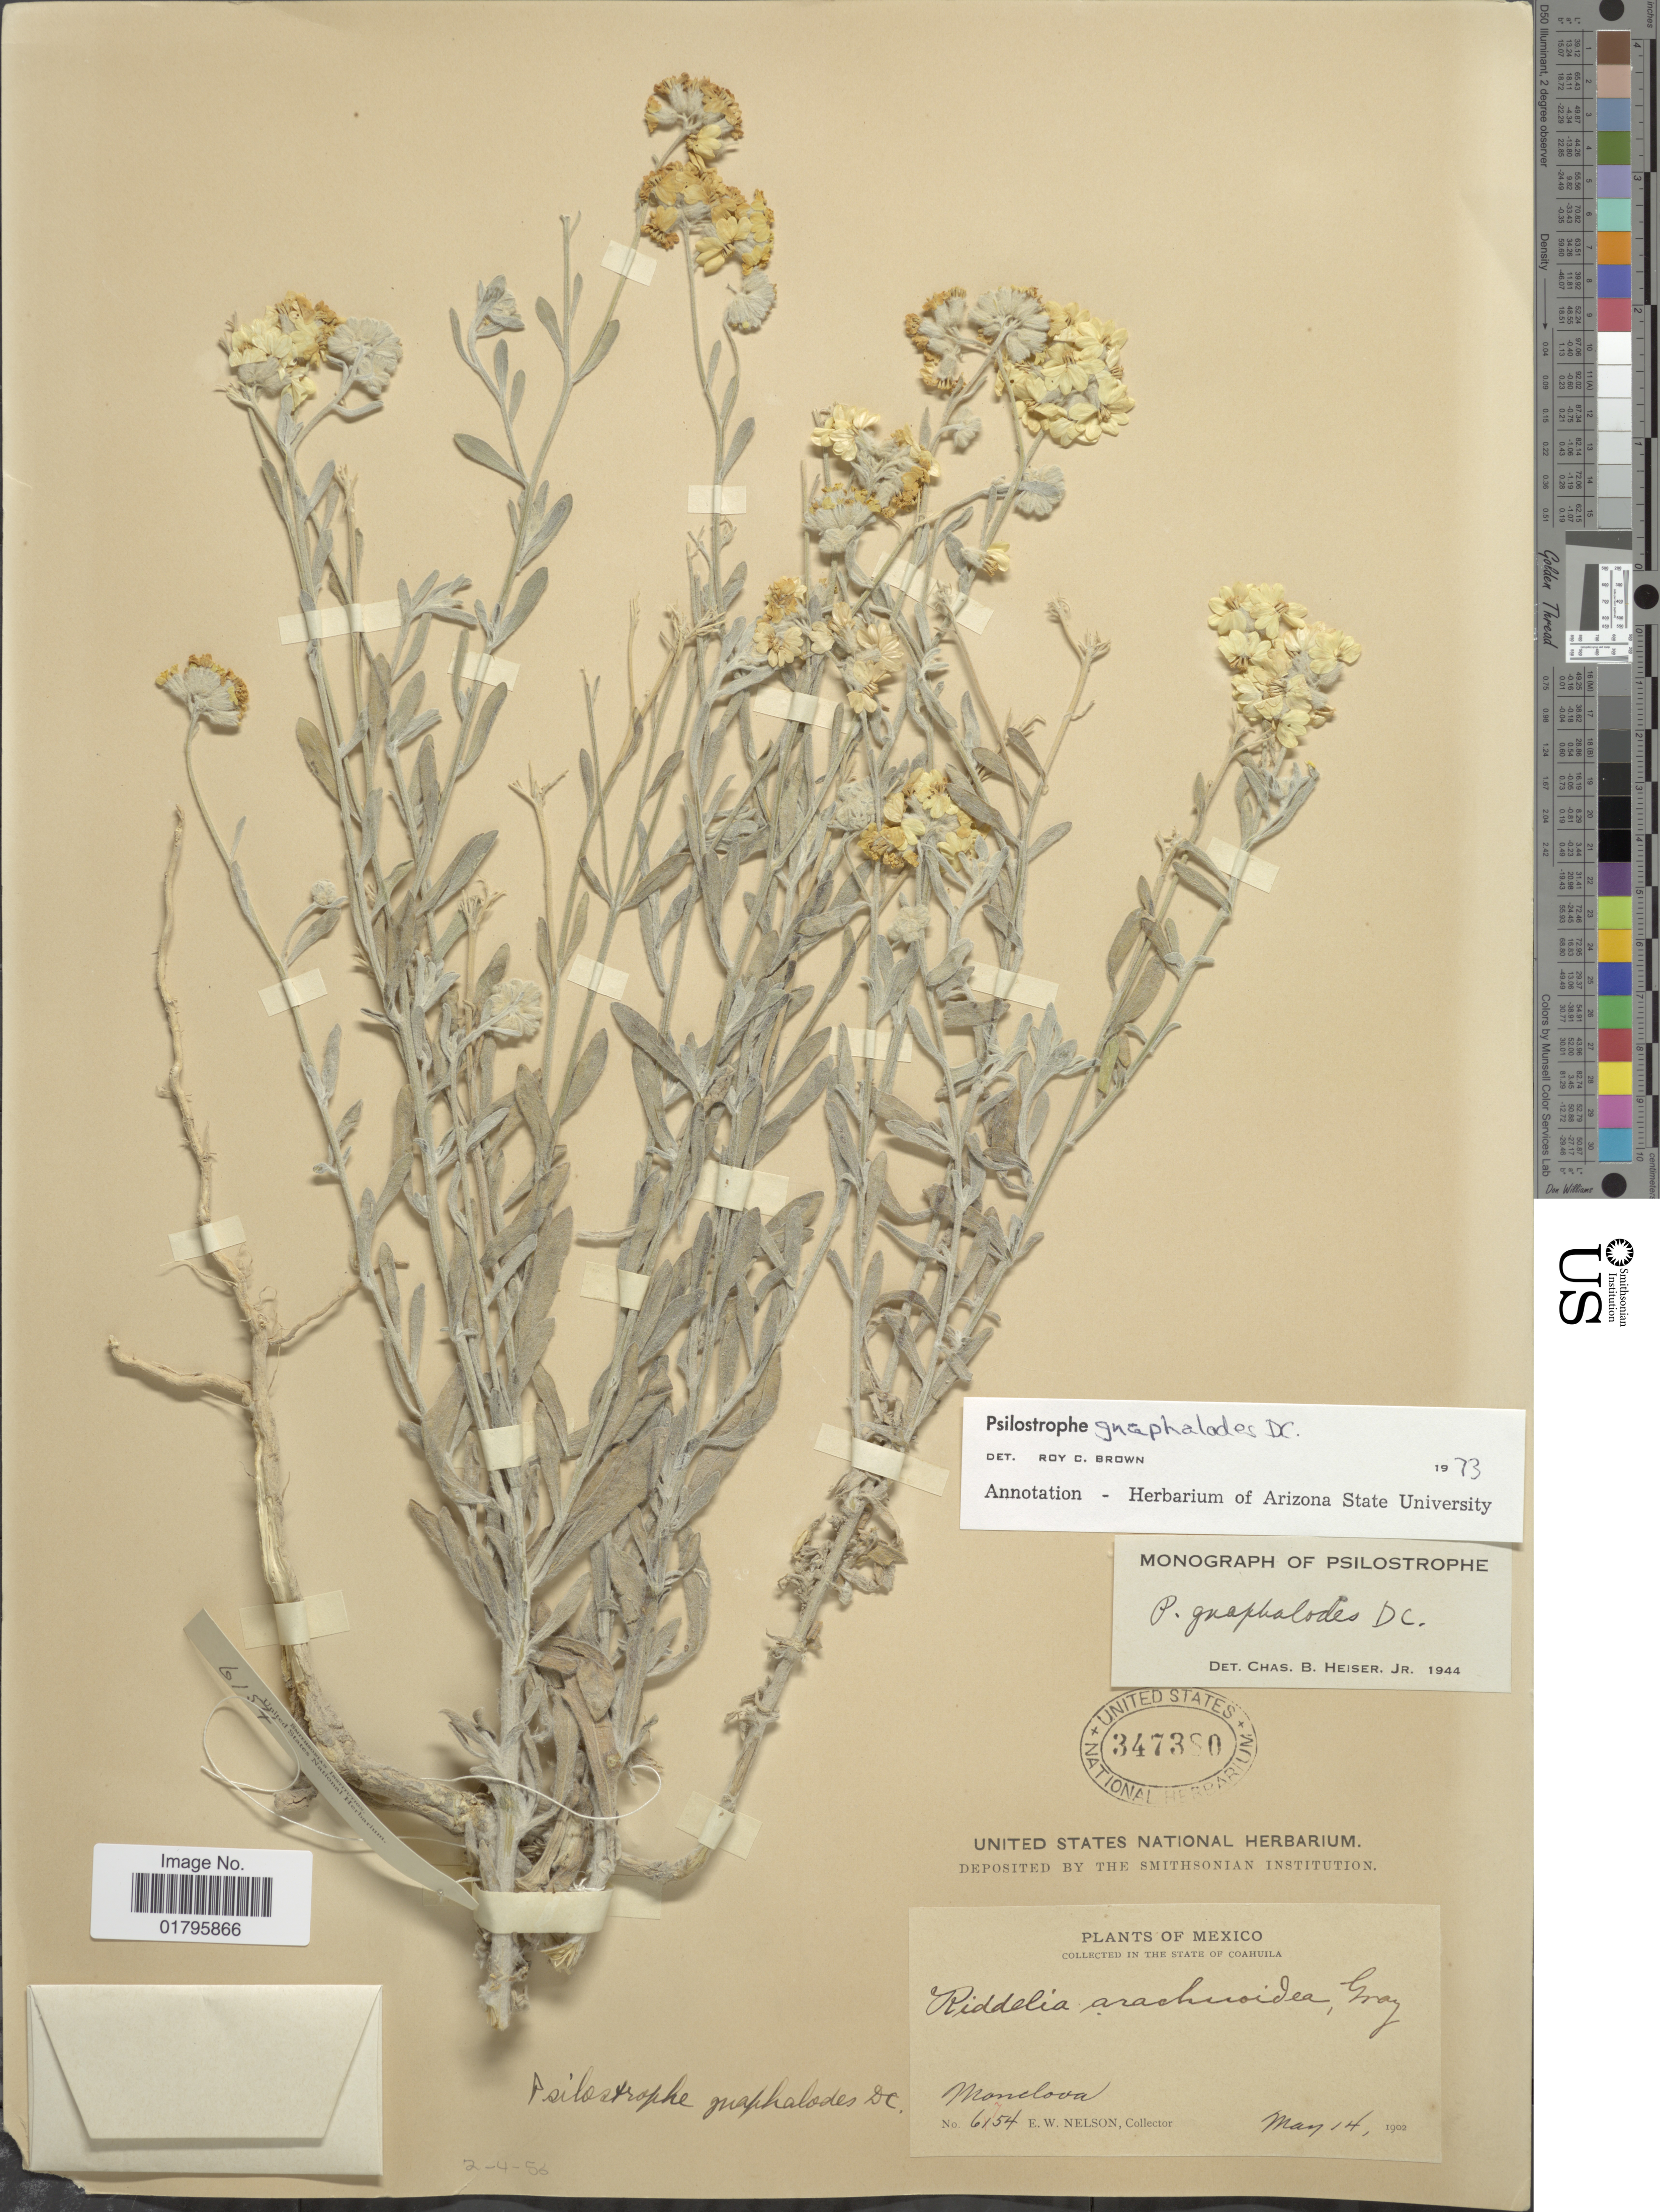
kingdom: Plantae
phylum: Tracheophyta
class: Magnoliopsida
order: Asterales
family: Asteraceae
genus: Psilostrophe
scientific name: Psilostrophe gnaphaloides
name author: DC.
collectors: E. W. Nelson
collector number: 6154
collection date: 1902-05-14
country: Mexico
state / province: Coahuila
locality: Mexico, State of Coahuila. Monelova.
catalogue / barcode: US 347380